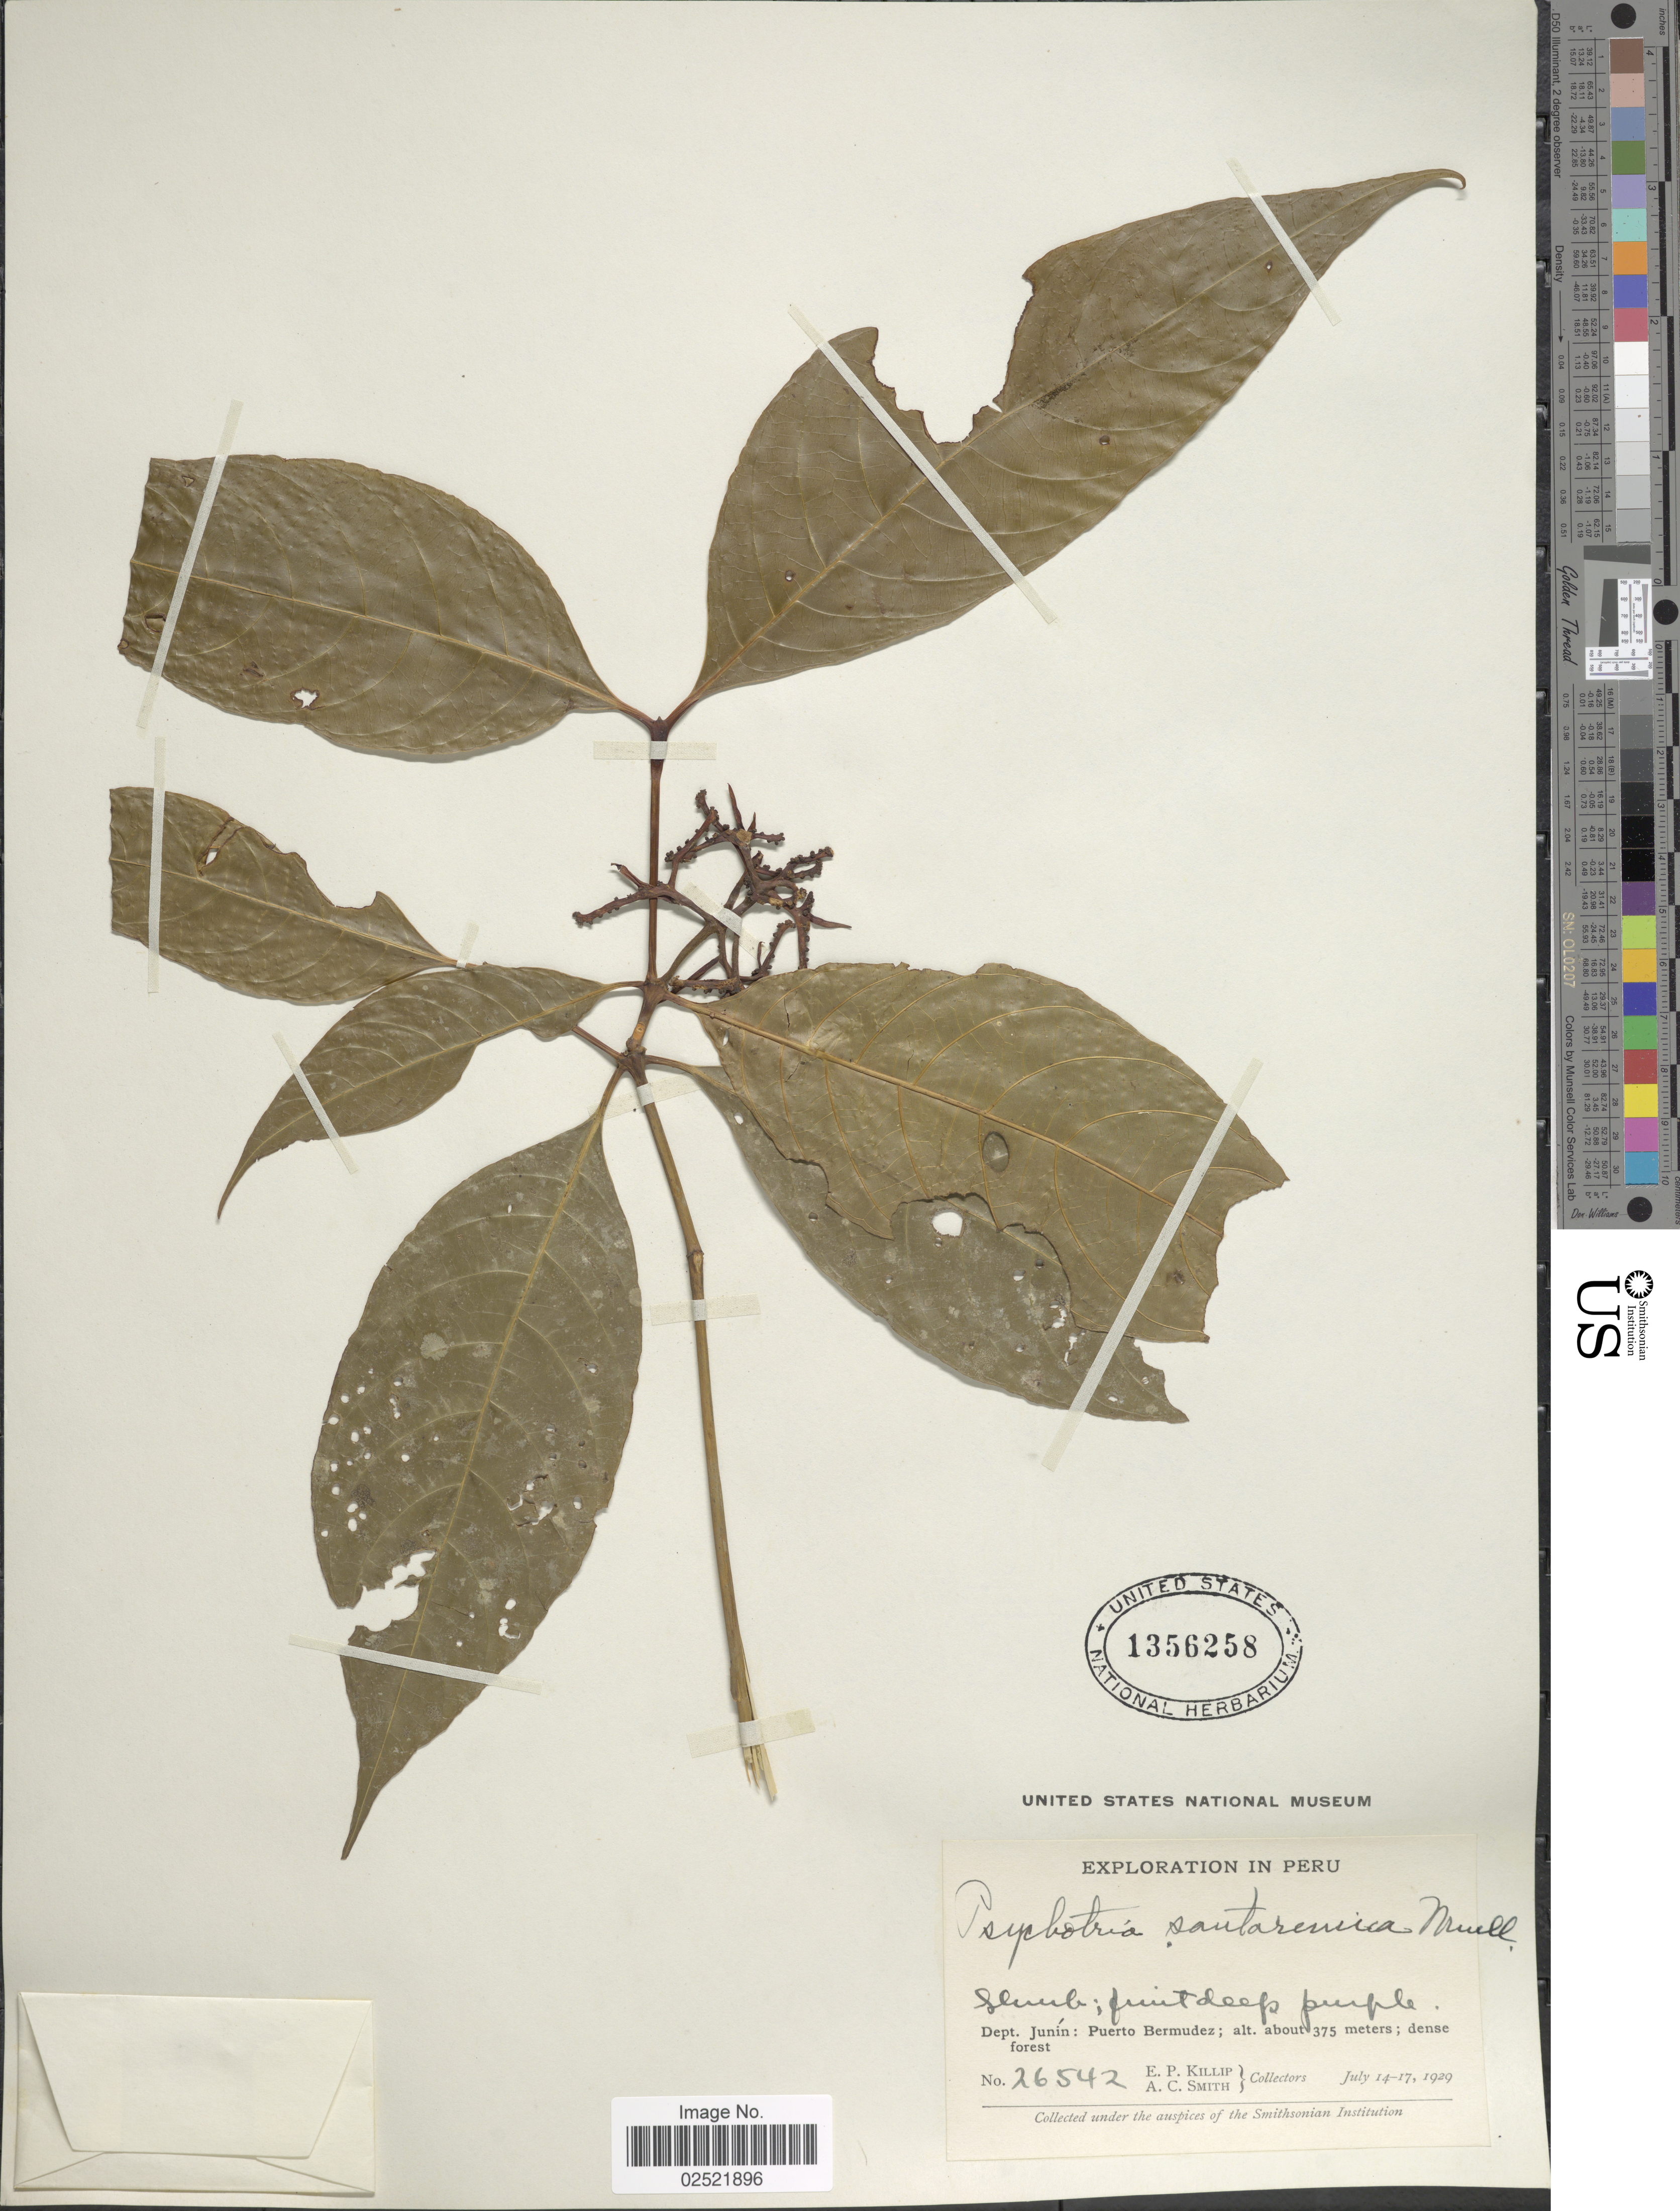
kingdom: Plantae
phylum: Tracheophyta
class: Magnoliopsida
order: Gentianales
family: Rubiaceae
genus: Psychotria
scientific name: Psychotria santaremica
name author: Müll. Arg.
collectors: E. P. Killip & A. C. Smith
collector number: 26542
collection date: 1929-07-14/1929-07-17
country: Peru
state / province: Junín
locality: Puerto Bermudez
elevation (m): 375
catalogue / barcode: US 1356258